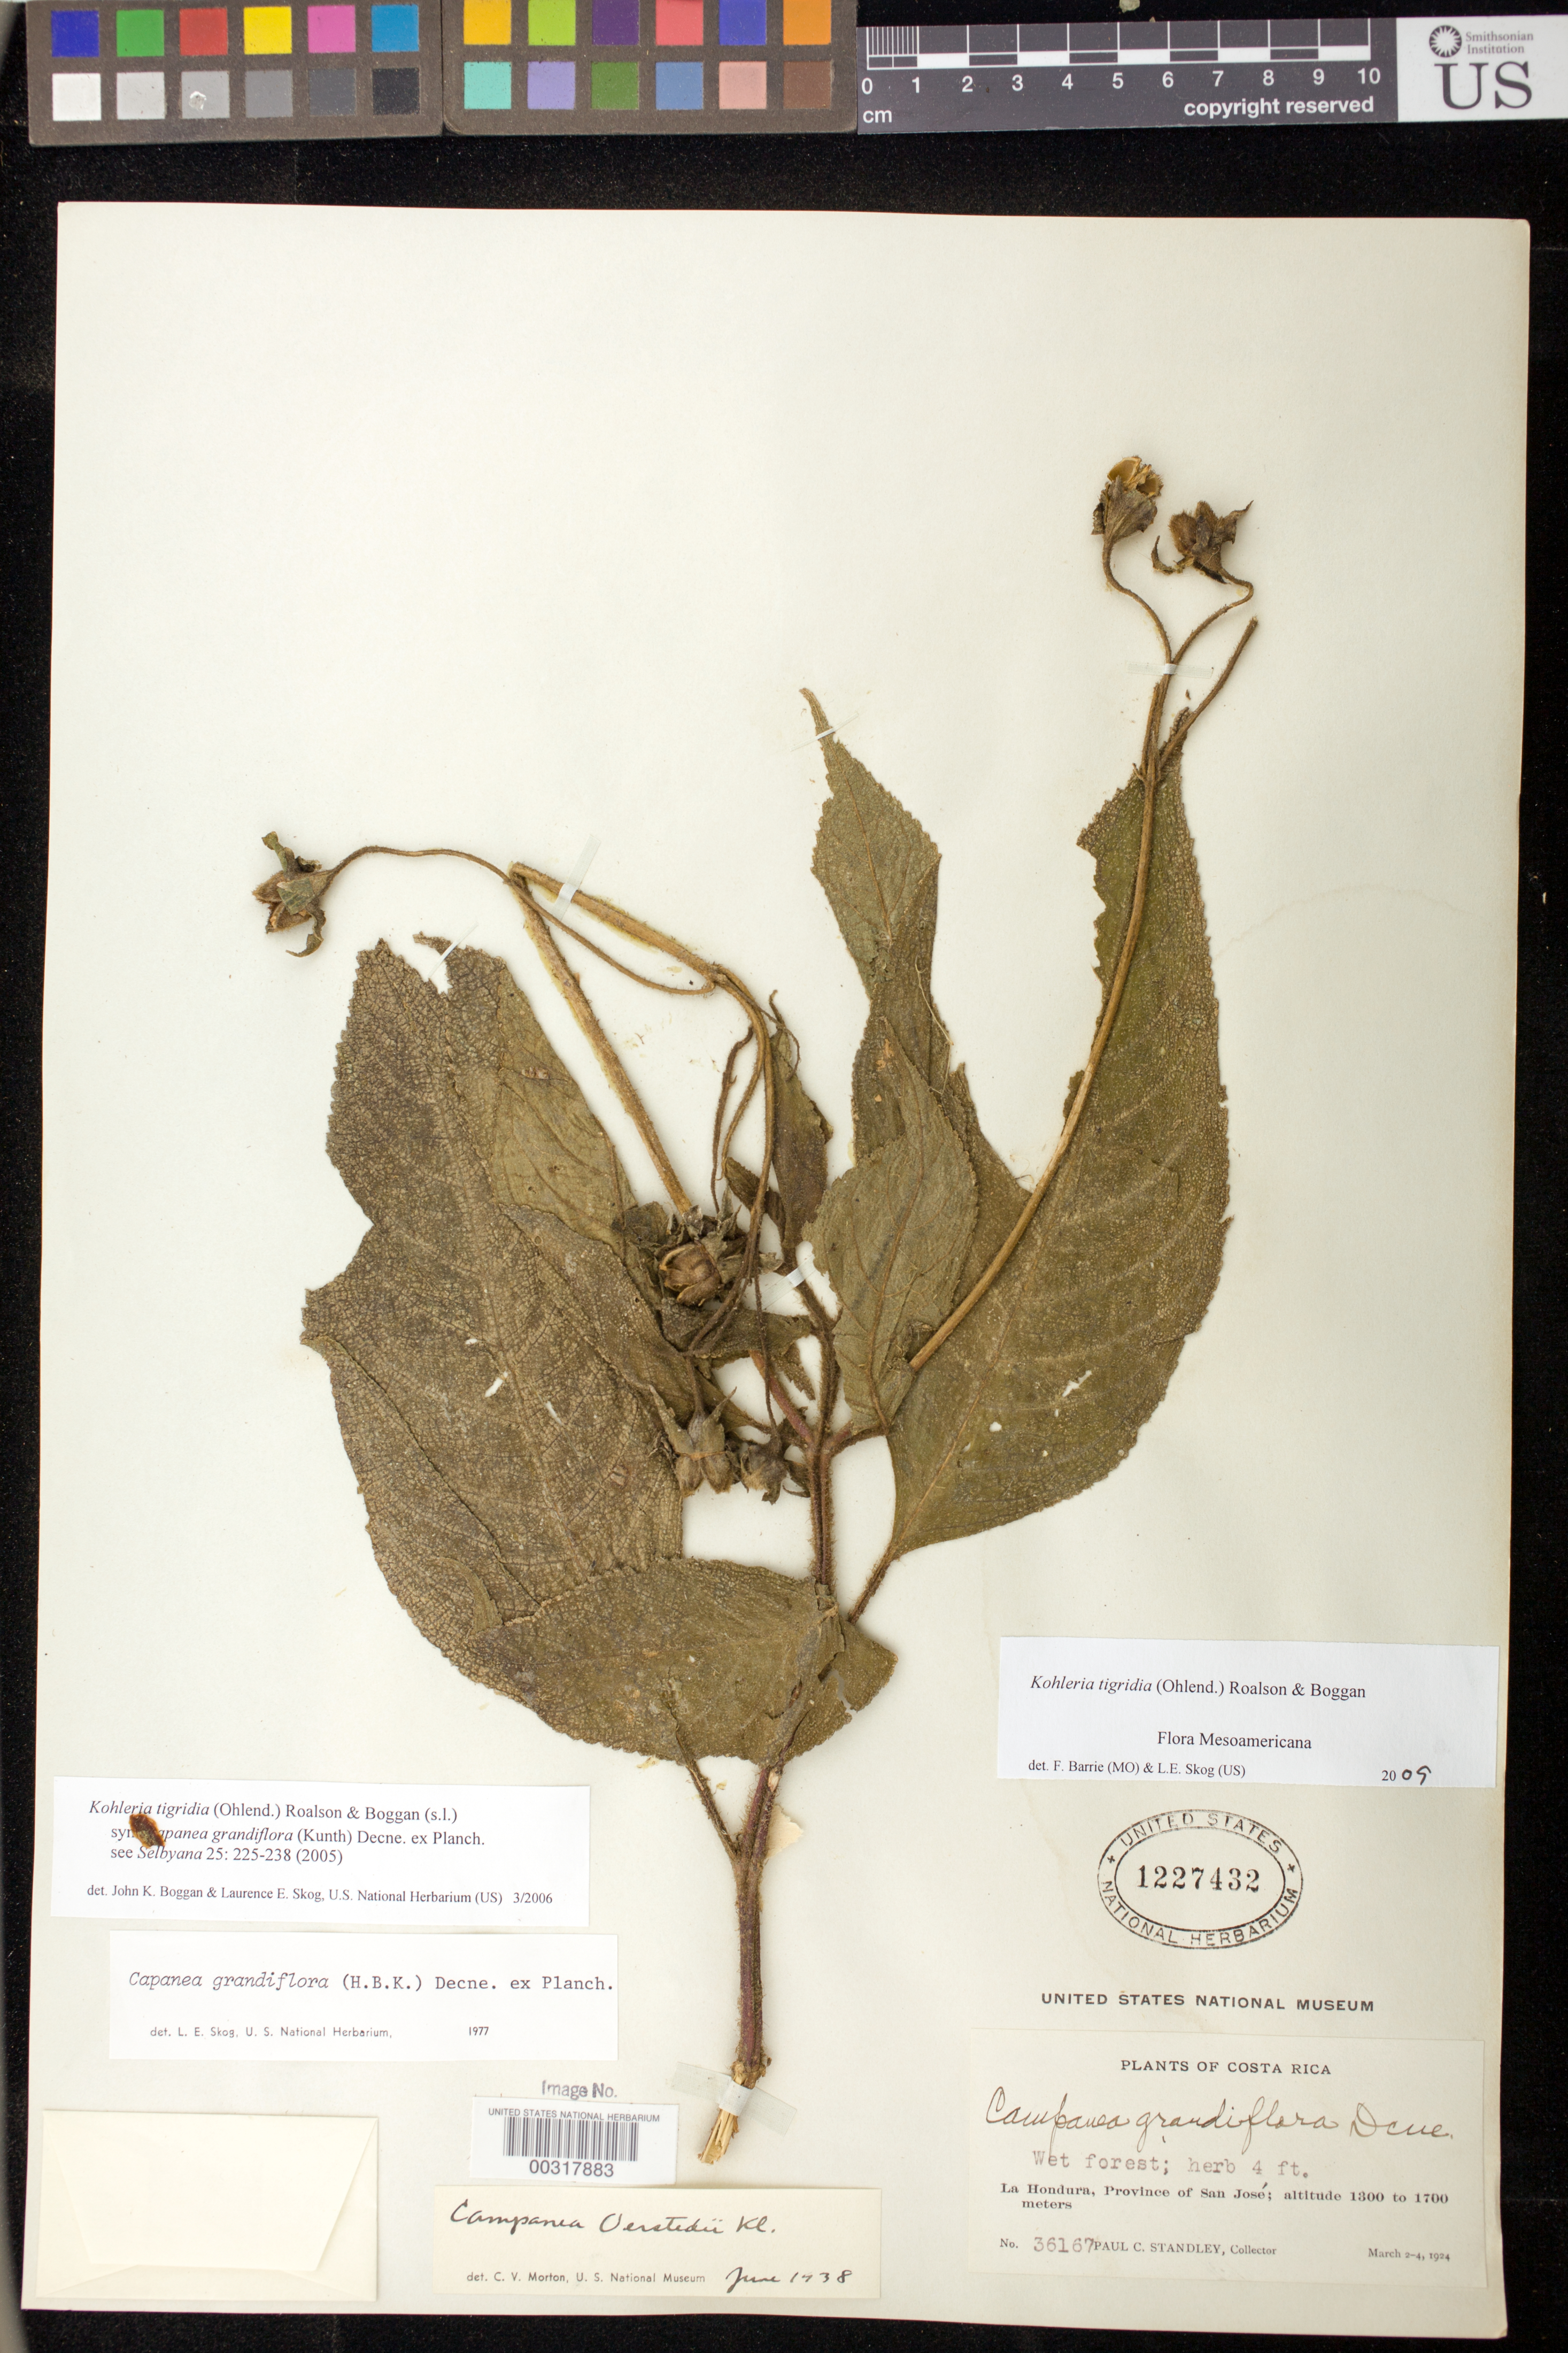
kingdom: Plantae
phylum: Tracheophyta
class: Magnoliopsida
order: Lamiales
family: Gesneriaceae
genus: Kohleria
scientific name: Kohleria tigridia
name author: (Ohlend.) Roalson & Boggan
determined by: Boggan, J. K.; Skog, L. E.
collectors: P. C. Standley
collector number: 36167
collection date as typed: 2-4 Mar 1924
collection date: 1924-03-02/1924-03-04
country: Costa Rica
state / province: San José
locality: La Hondura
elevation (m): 1300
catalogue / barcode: US 1227432